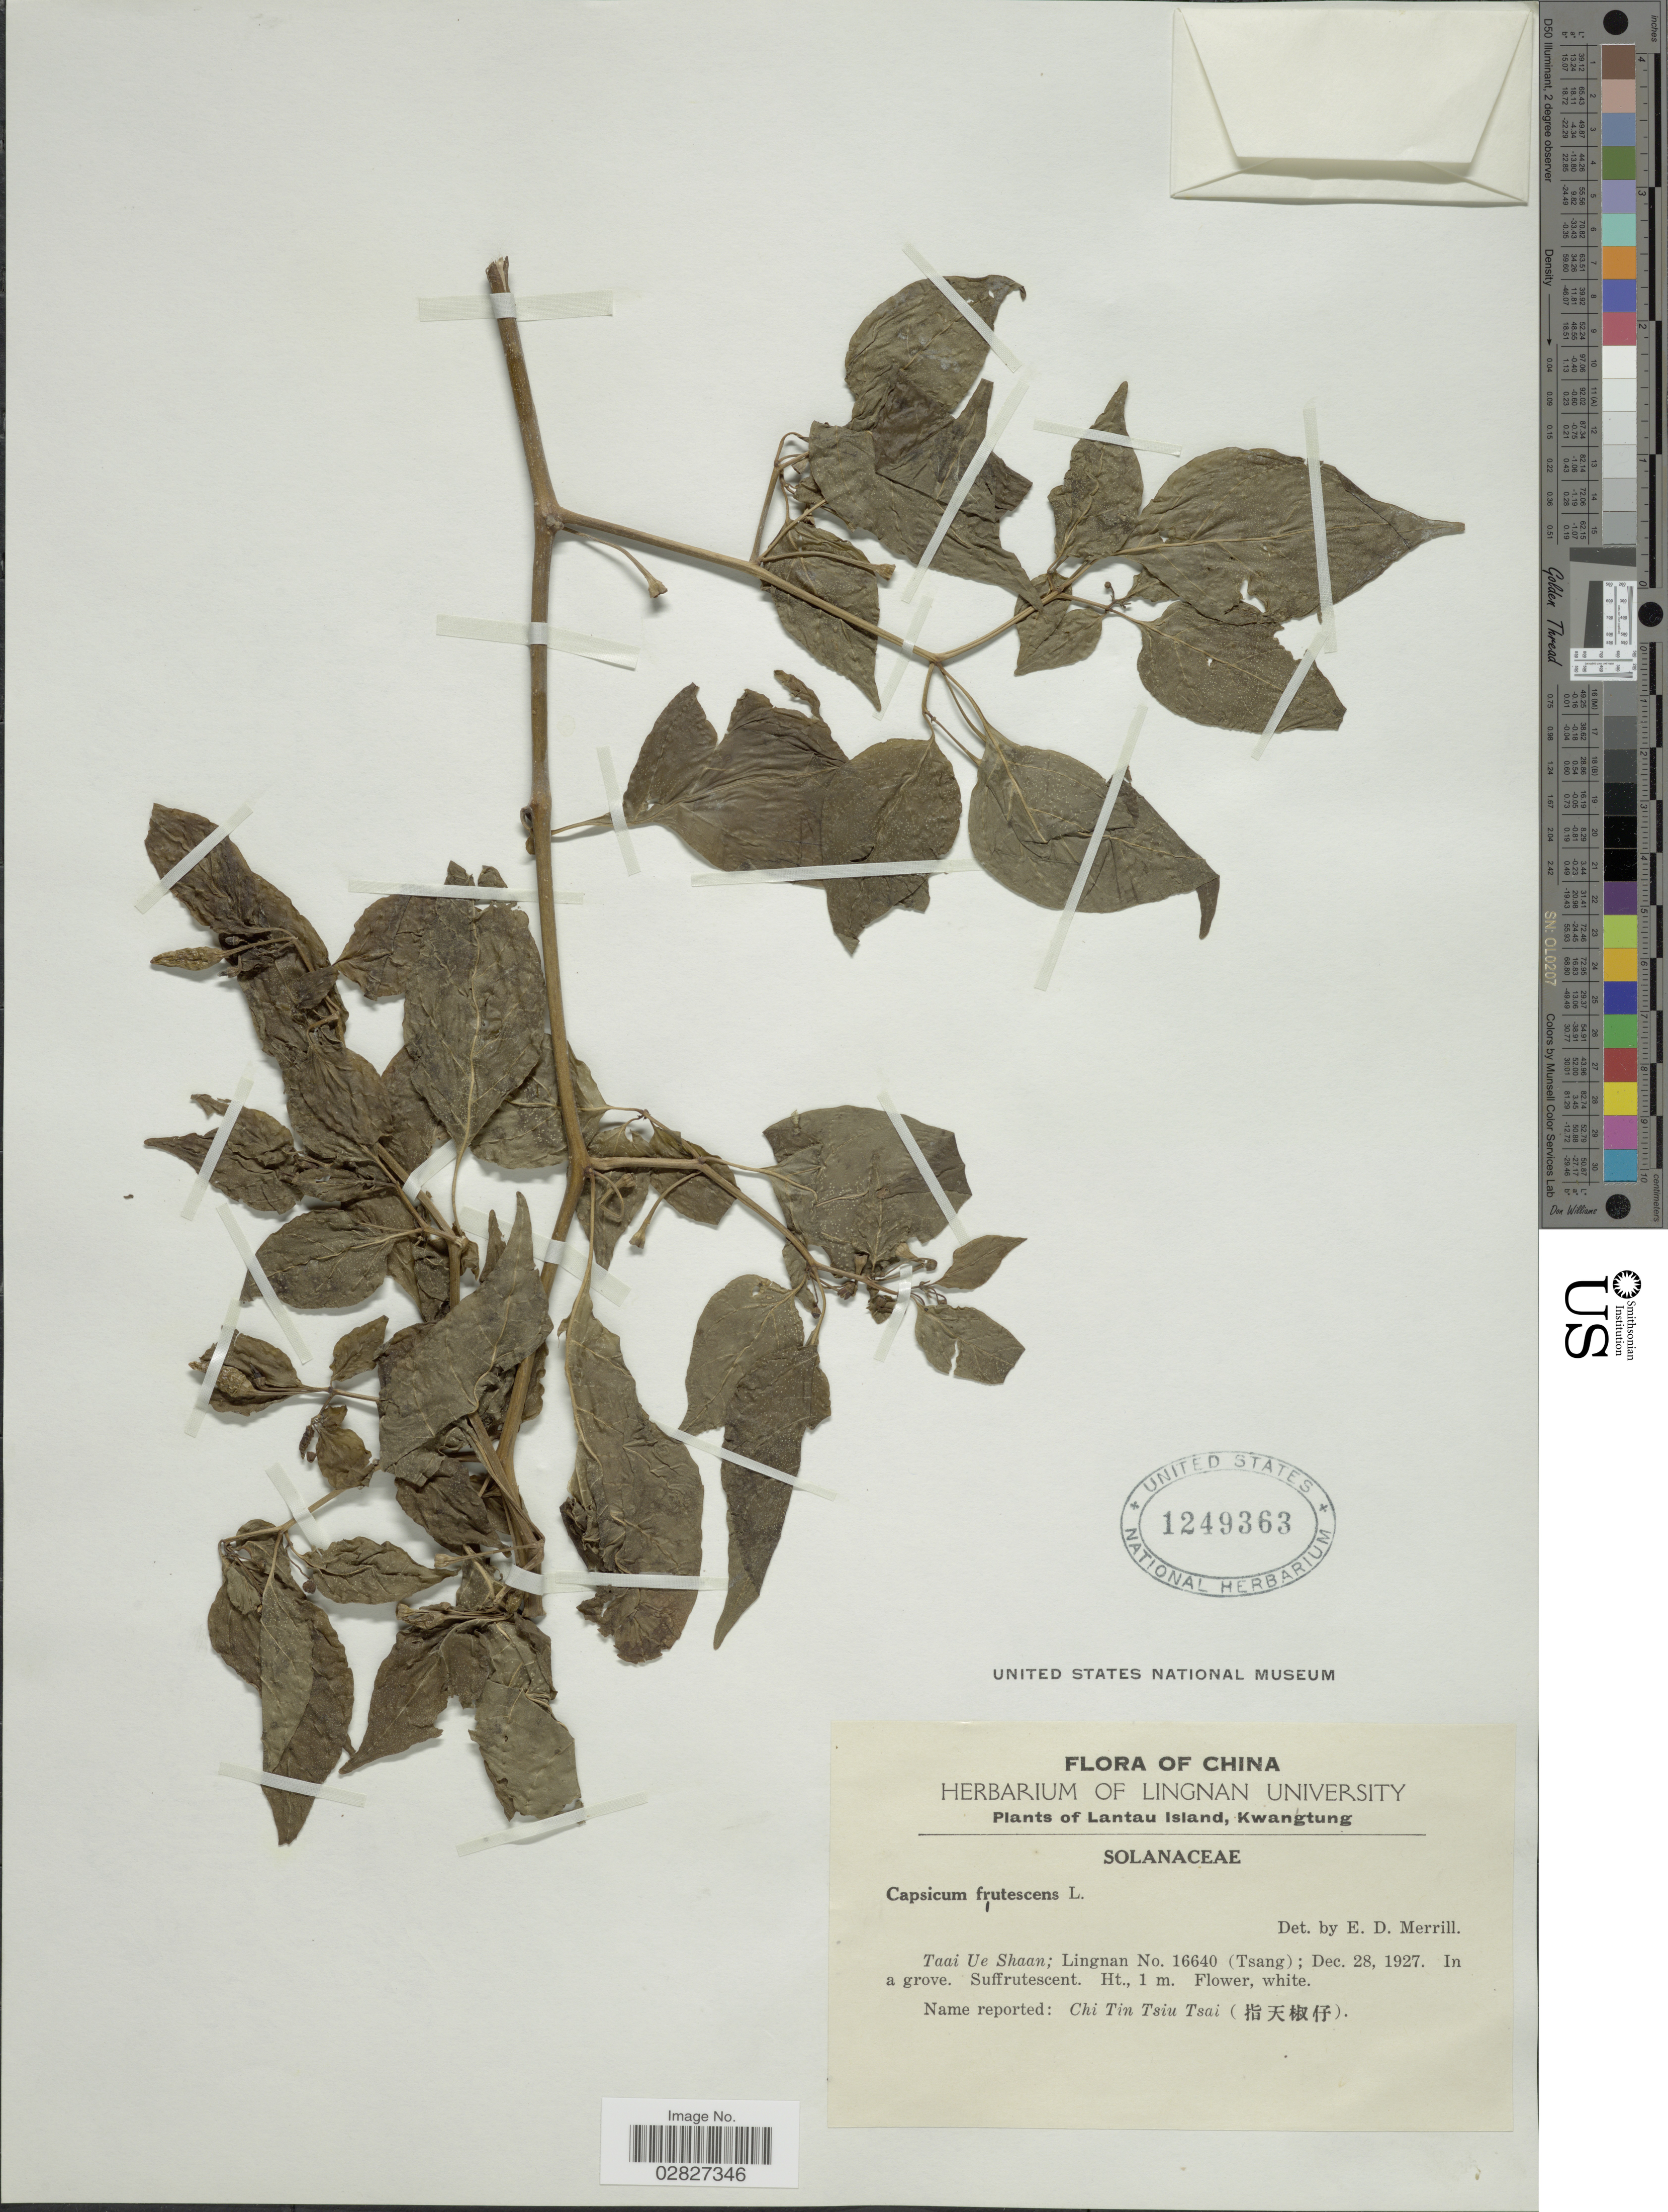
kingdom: Plantae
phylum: Tracheophyta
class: Magnoliopsida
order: Solanales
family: Solanaceae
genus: Capsicum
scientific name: Capsicum frutescens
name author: L.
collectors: Lingnan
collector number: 16640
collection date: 1927-12-28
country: China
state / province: Guangdong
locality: Lantau Island, Kwangtung, Taai Ue Shaan.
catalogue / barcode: US 1249363